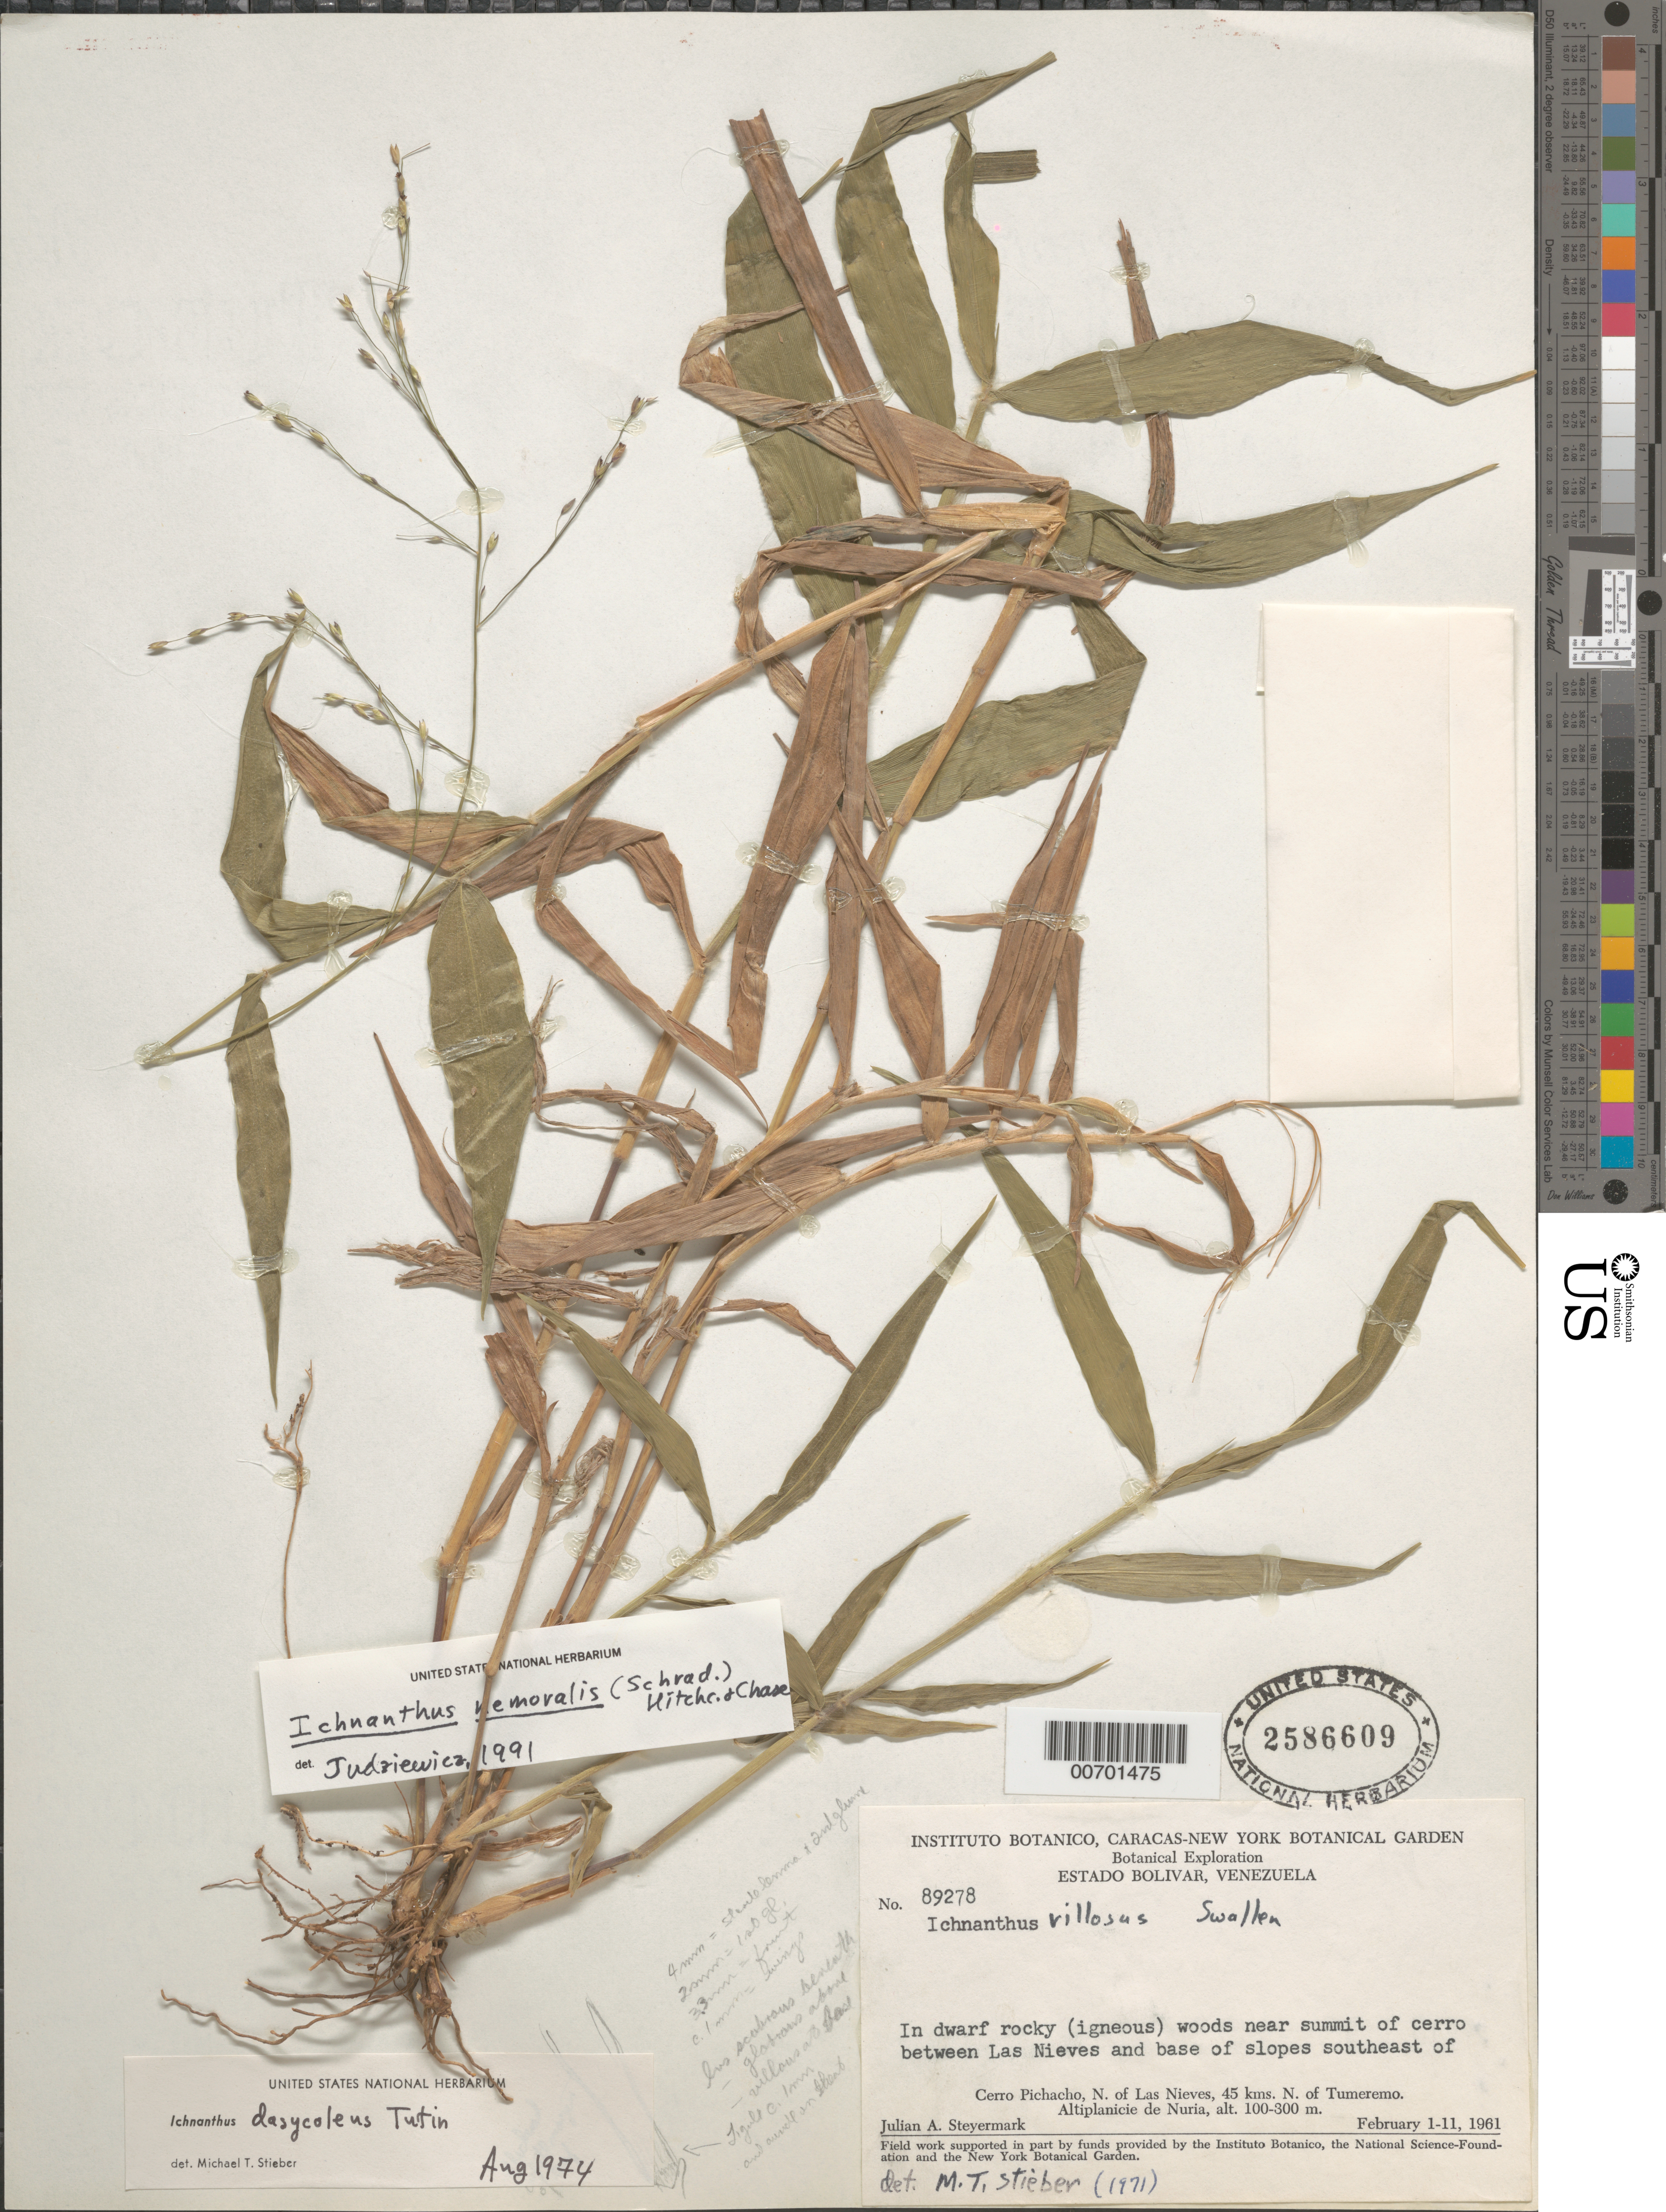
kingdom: Plantae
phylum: Tracheophyta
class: Liliopsida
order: Poales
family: Poaceae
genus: Ichnanthus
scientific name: Ichnanthus nemoralis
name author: (Schrad.) Hitchc. & Chase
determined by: Judziewicz, E. J.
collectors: J. Steyermark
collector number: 89278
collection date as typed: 1-Feb-61 to 11-Feb-61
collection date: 1961-02-01/1961-02-11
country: Venezuela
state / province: Bolívar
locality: Cerro El Picacho, SE of; N of Las Nieves, 45 km N of Tumeremo, Altiplanicie de Nuria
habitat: Dwarf rocky (igneous) woods near summit of cerro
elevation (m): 100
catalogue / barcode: US 2586609